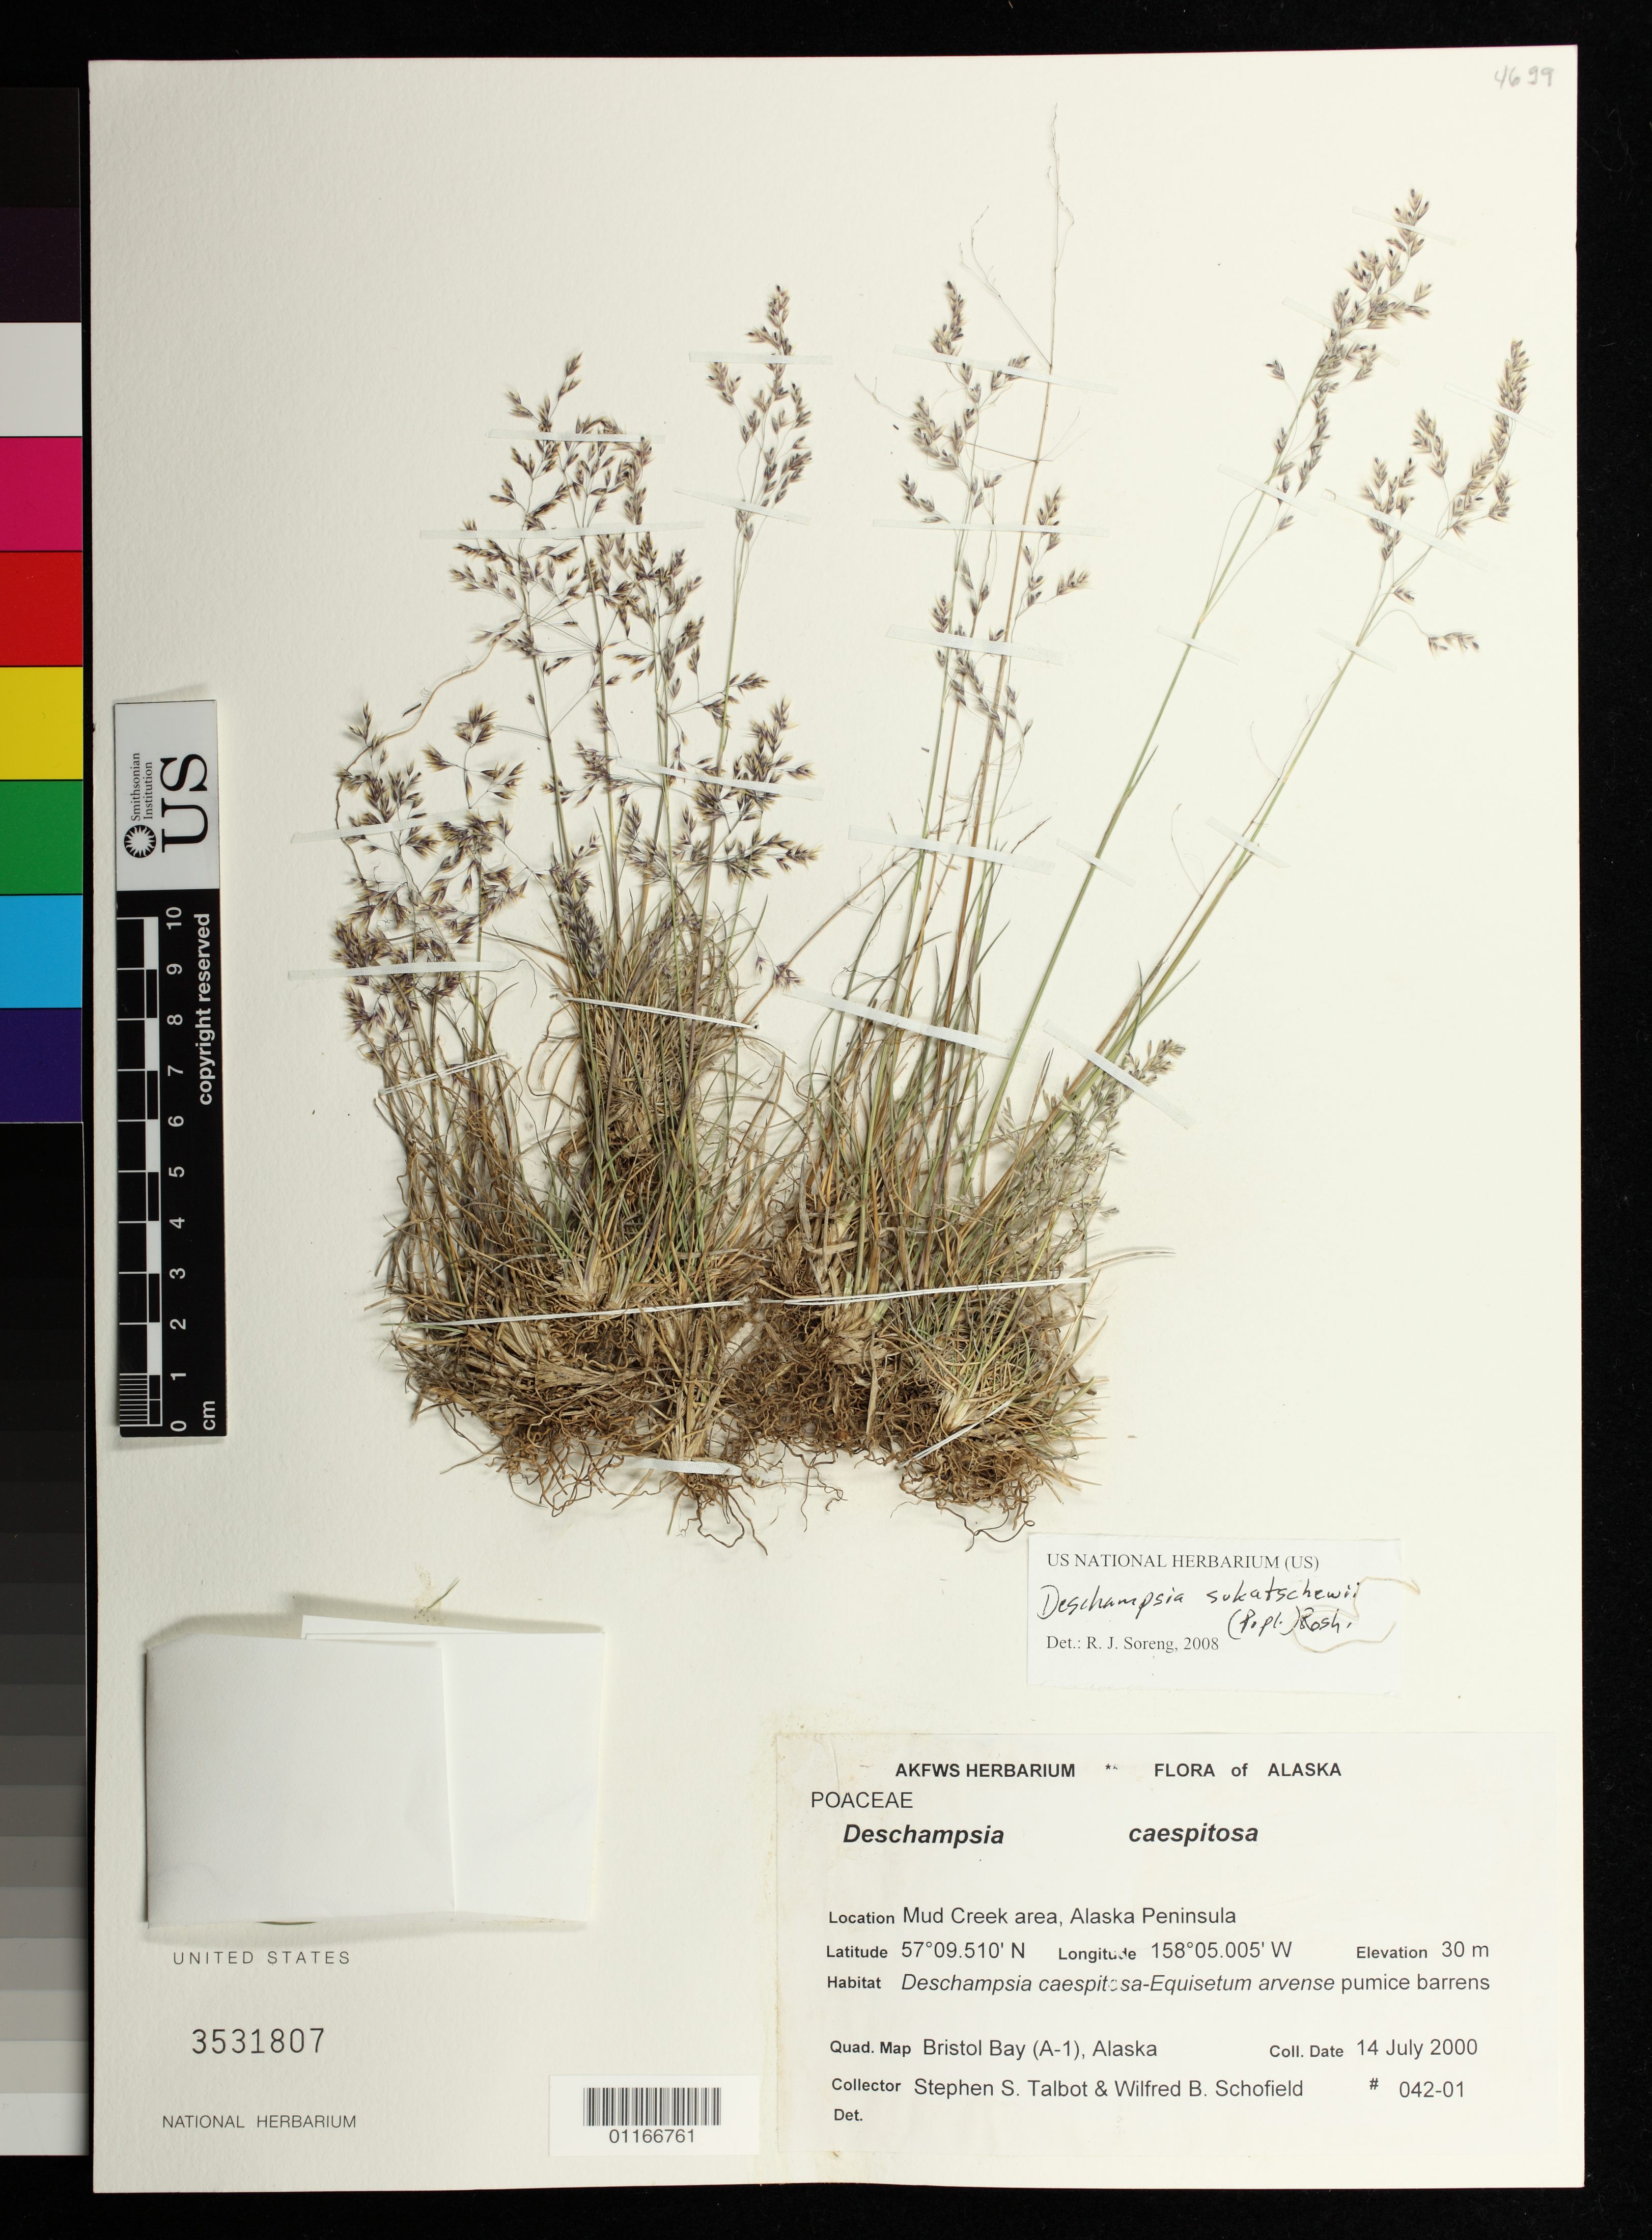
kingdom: Plantae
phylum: Tracheophyta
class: Liliopsida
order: Poales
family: Poaceae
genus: Deschampsia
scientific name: Deschampsia sukatschewii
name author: (Popl.) Roshev.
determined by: Soreng, Robert J., Research Associate (BOT), Smithsonian Institution - National Museum of Natural History (UNITED STATES)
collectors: S. S. Talbot & W. Schofield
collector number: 042-01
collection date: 2000-07-14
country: United States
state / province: Alaska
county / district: Alaskan Peninsula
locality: Mud Creek area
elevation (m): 30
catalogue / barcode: US 3531807